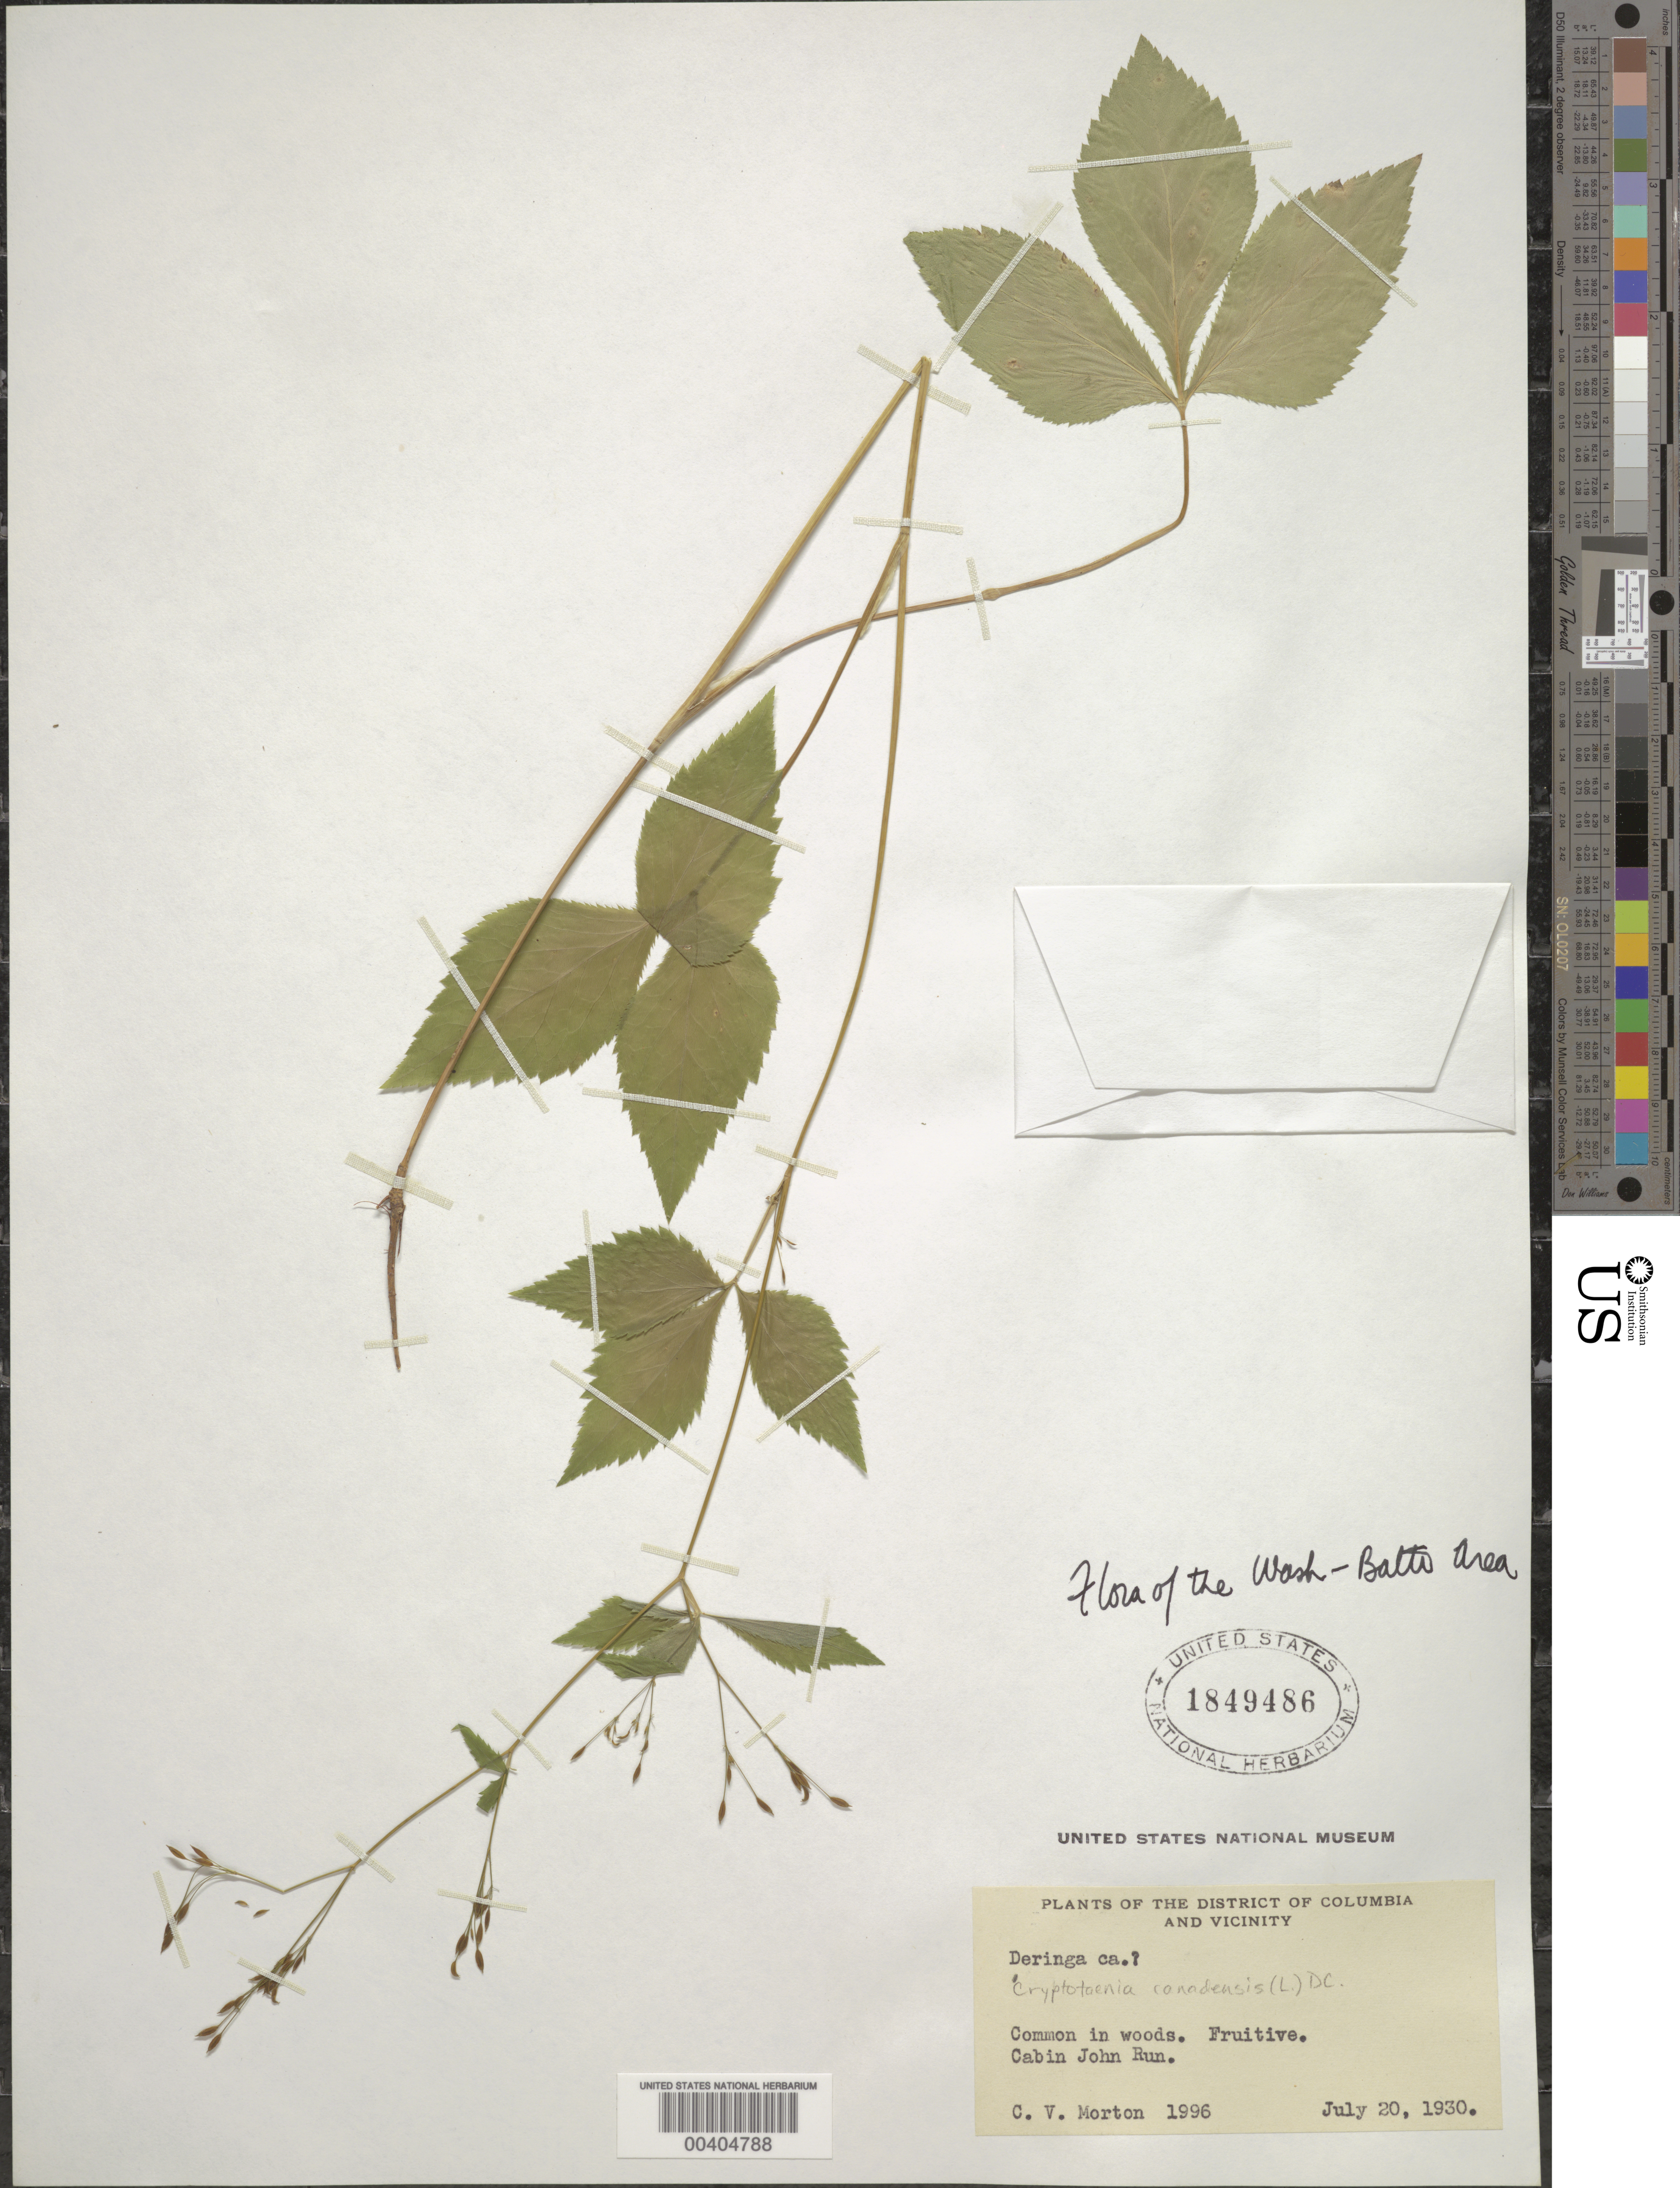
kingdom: Plantae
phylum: Tracheophyta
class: Magnoliopsida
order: Apiales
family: Apiaceae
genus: Cryptotaenia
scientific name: Cryptotaenia canadensis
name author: (L.) DC.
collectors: C. V. Morton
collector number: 1996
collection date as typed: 20 Jul 1930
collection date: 1930-07-20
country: United States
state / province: Maryland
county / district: Montgomery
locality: Cabin John Run C. & O. Canal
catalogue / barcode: US 1849486